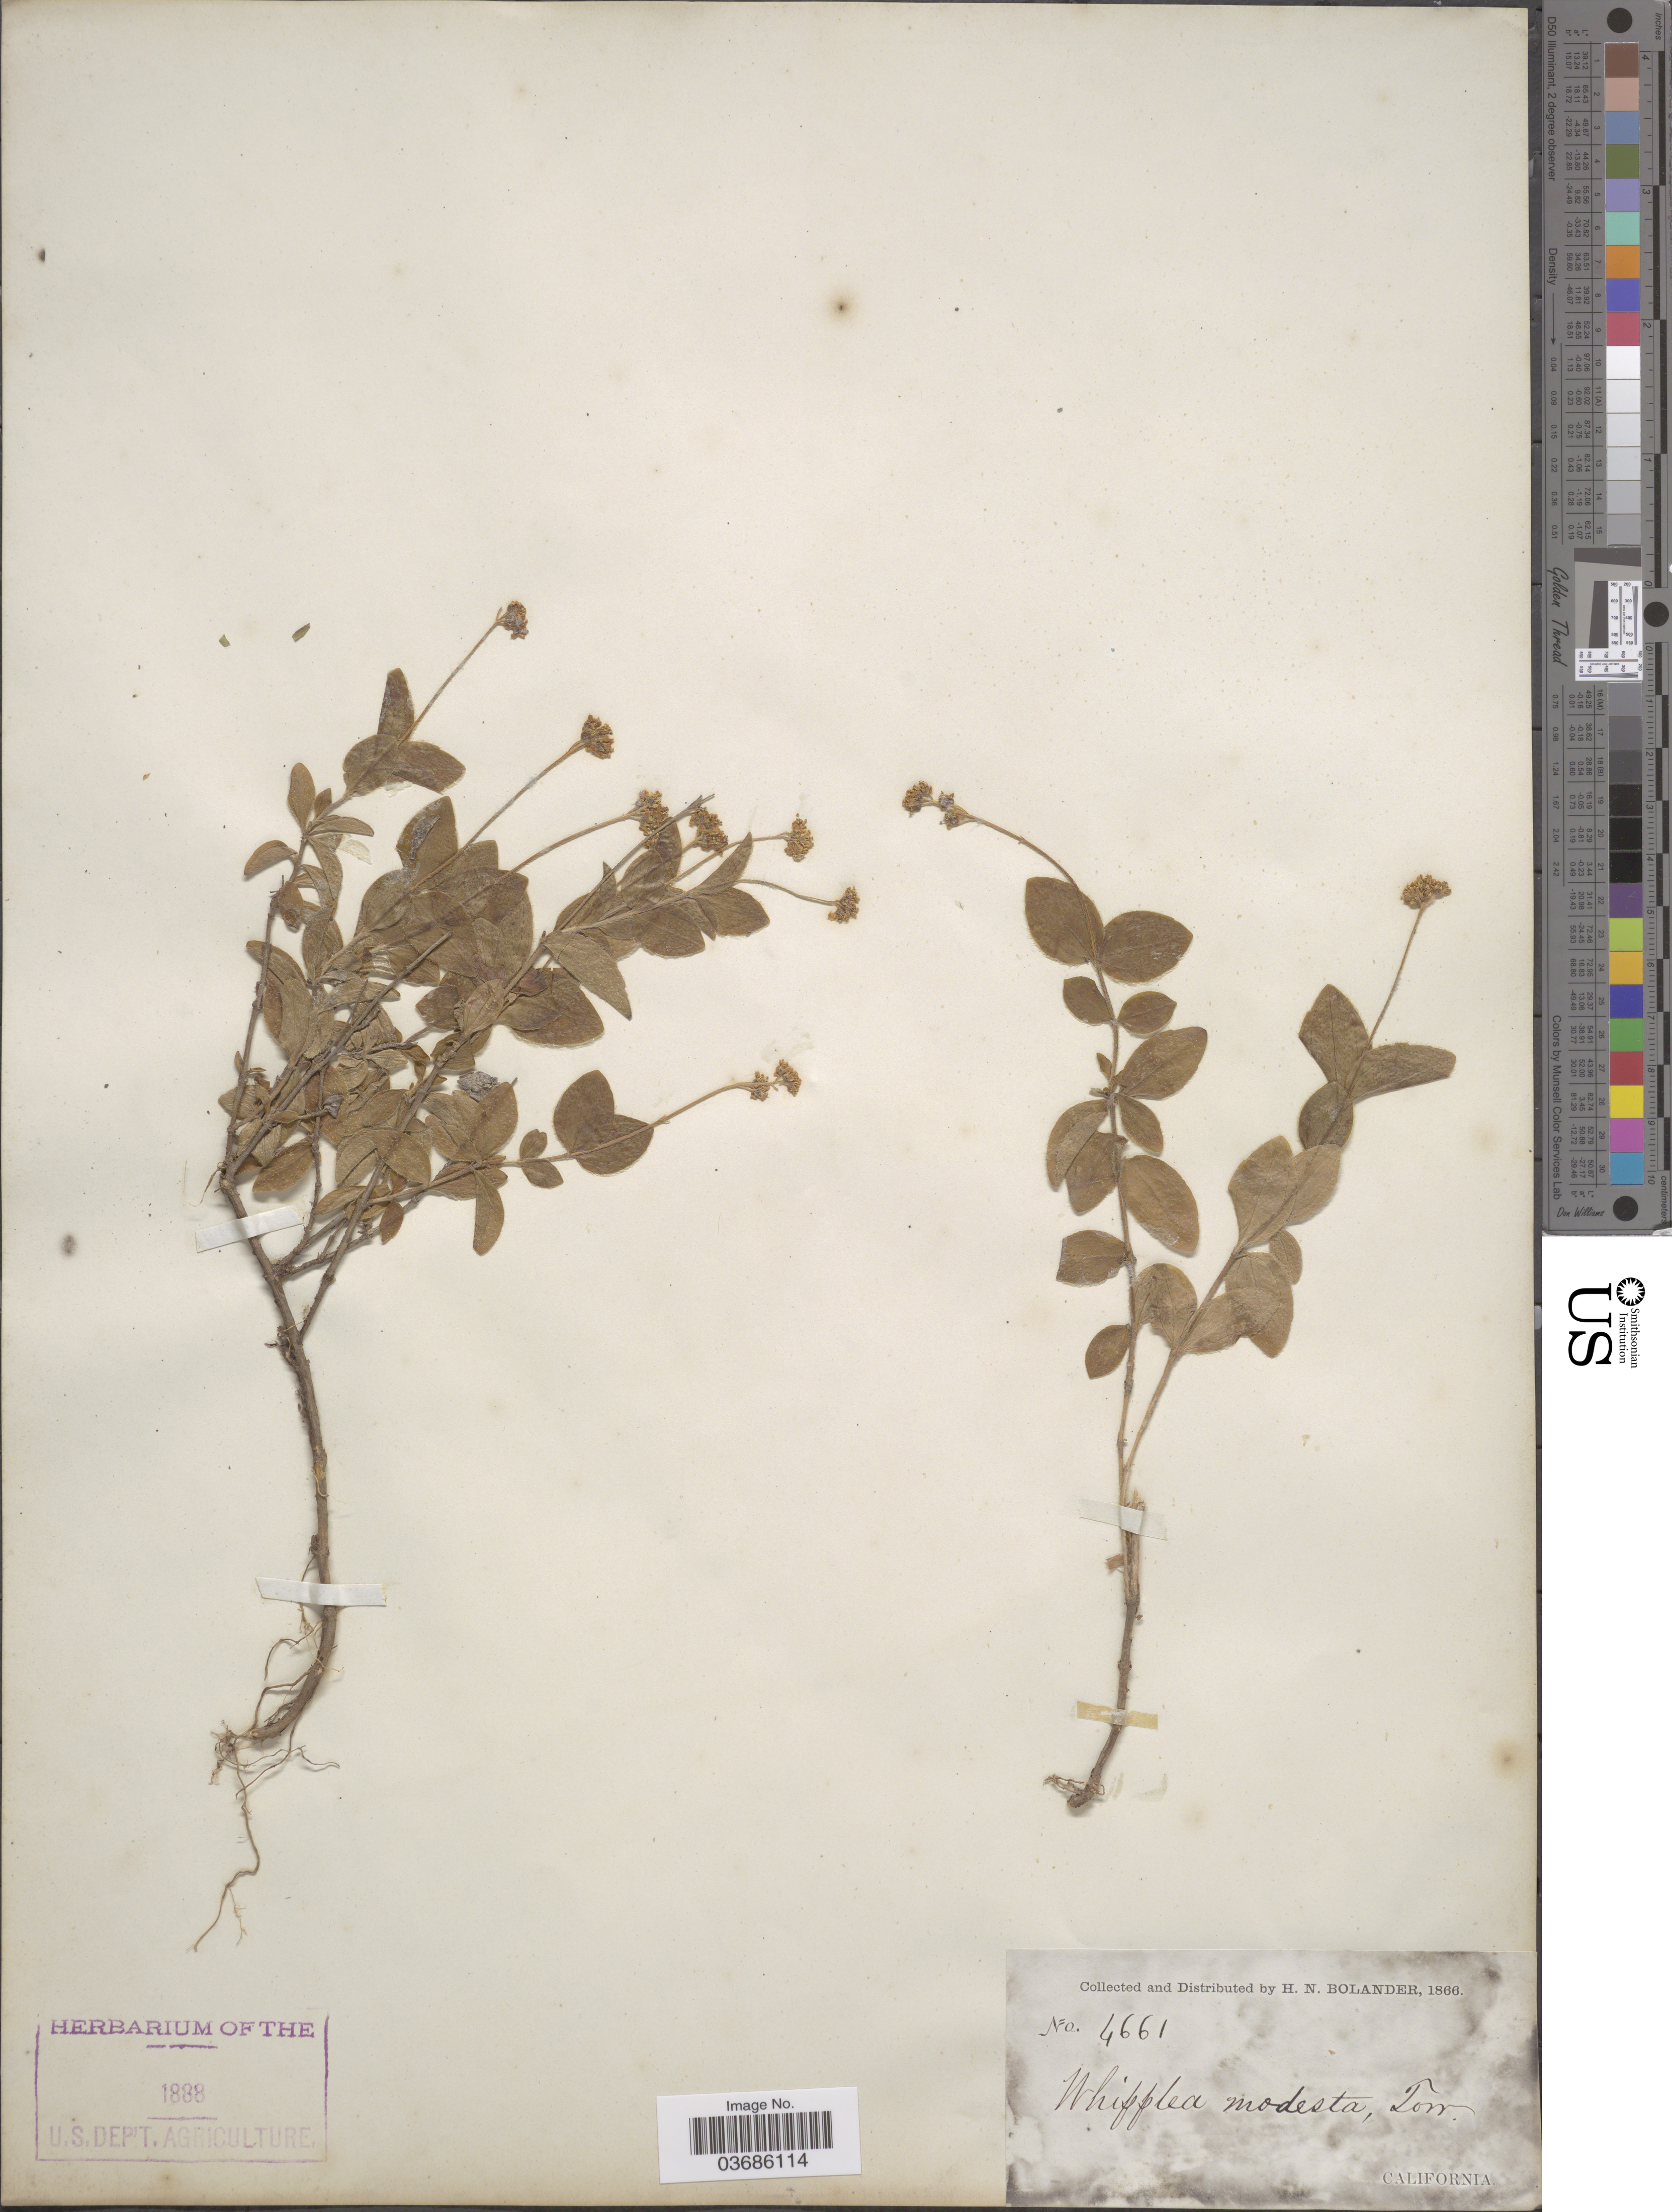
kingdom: Plantae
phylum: Tracheophyta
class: Magnoliopsida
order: Cornales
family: Hydrangeaceae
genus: Whipplea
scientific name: Whipplea modesta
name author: Torr.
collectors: H. Bolander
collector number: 4661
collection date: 1866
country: United States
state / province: California